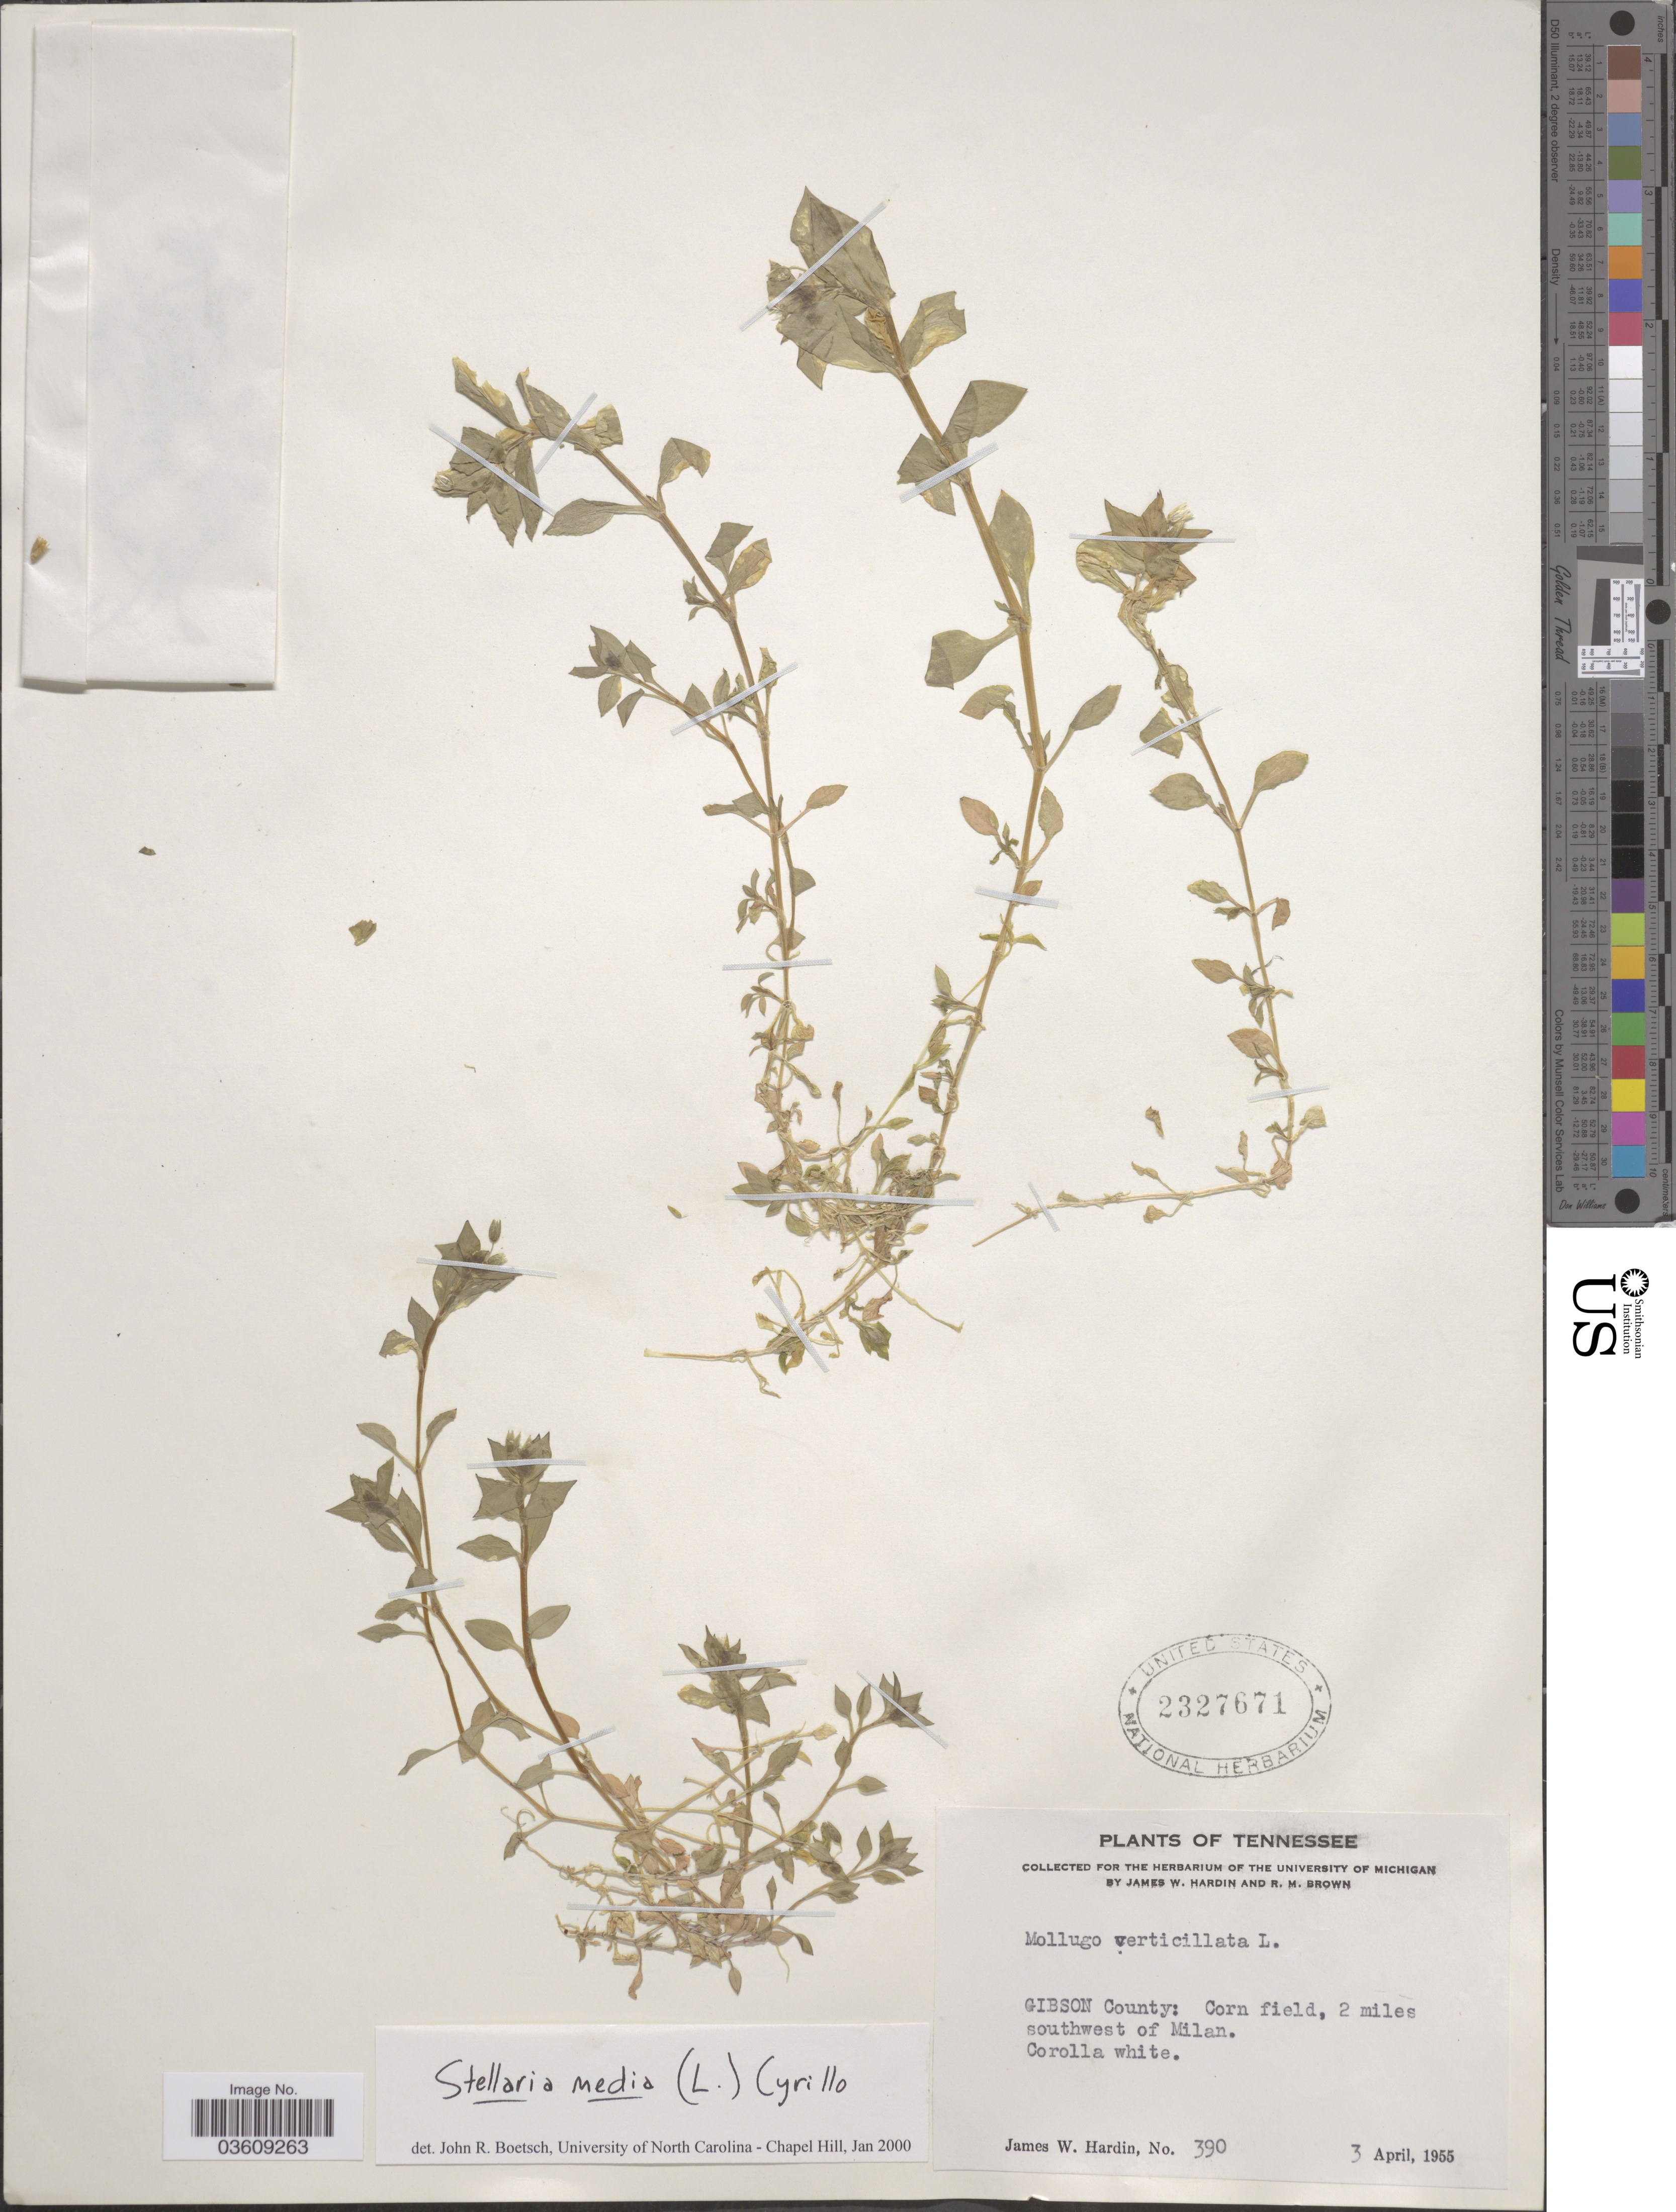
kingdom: Plantae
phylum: Tracheophyta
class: Magnoliopsida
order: Caryophyllales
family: Caryophyllaceae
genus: Stellaria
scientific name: Stellaria media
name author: (L.) Vill.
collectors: J. W. Hardin & R. Brown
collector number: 390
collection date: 1955-04-03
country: United States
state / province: Tennessee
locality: Gibson County: Corn field, 2 miles southwest of Milan.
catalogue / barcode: US 2327671